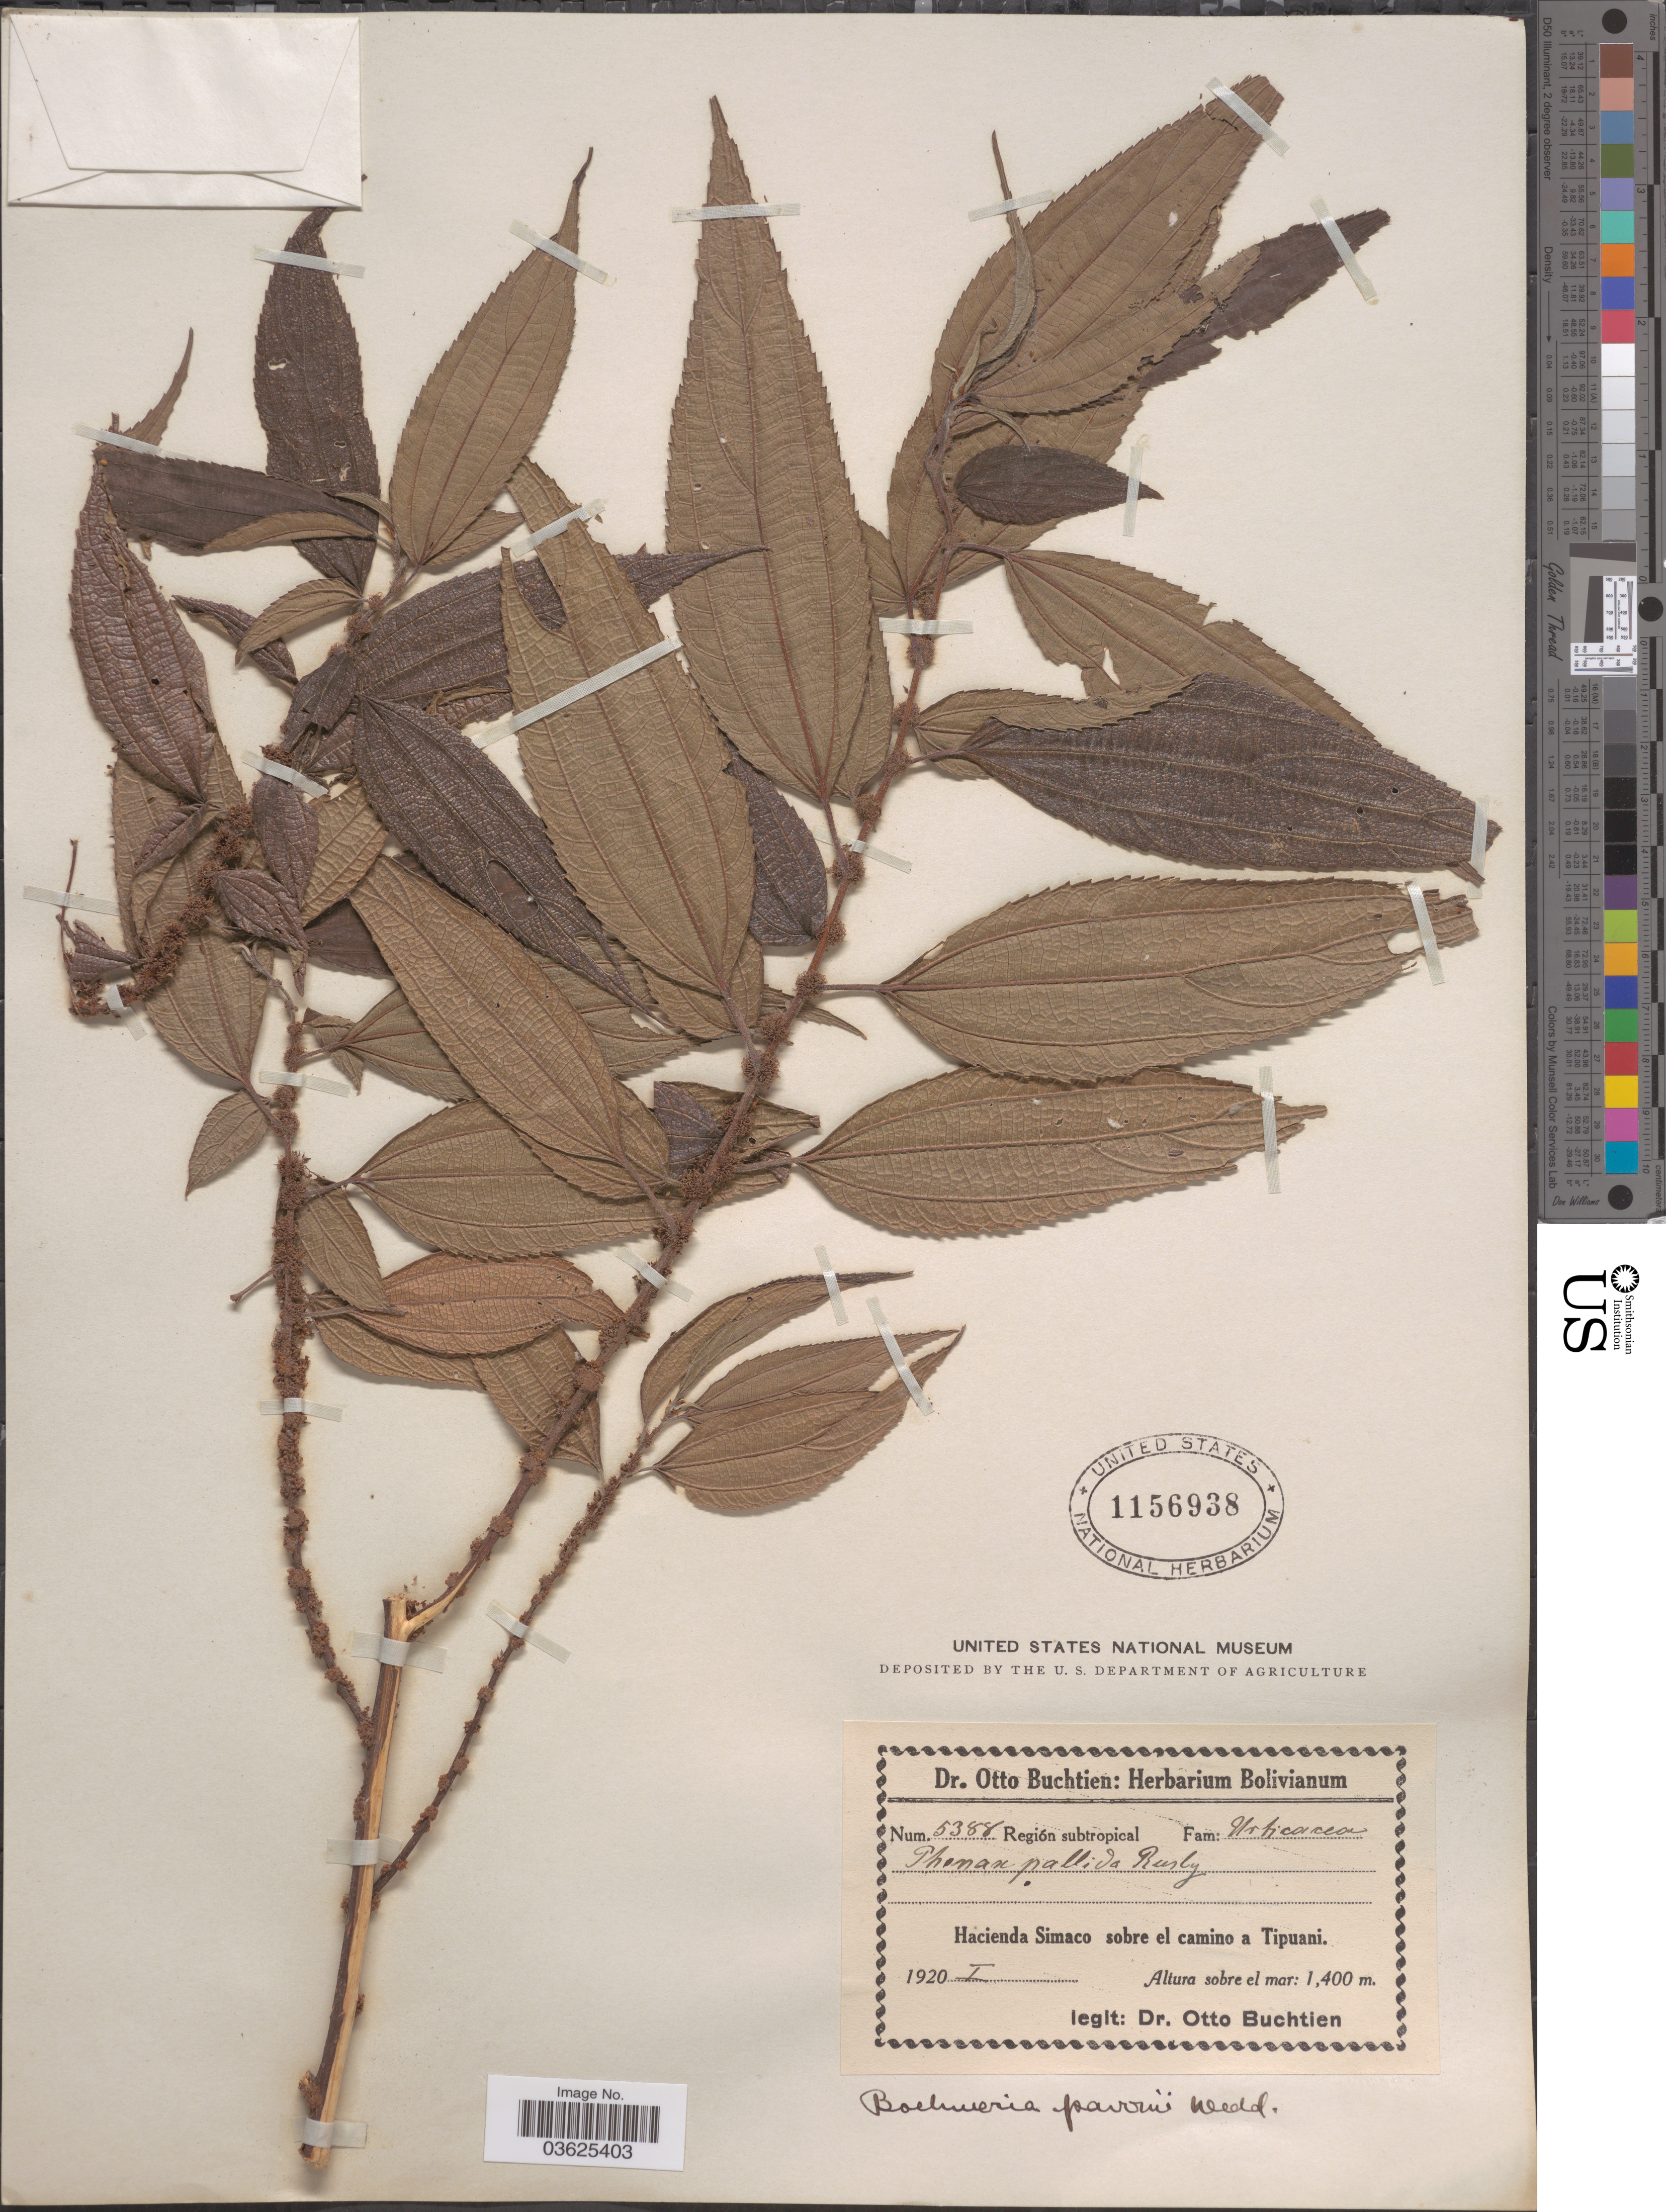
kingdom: Plantae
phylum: Tracheophyta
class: Magnoliopsida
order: Rosales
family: Urticaceae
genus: Boehmeria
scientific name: Boehmeria pavonii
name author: Wedd.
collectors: O. Buchtien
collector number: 5388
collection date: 1920-01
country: Bolivia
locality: Región subtropical. Hacienda Simaco sobre el camino a Tipuani.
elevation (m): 1400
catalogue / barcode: US 1156938